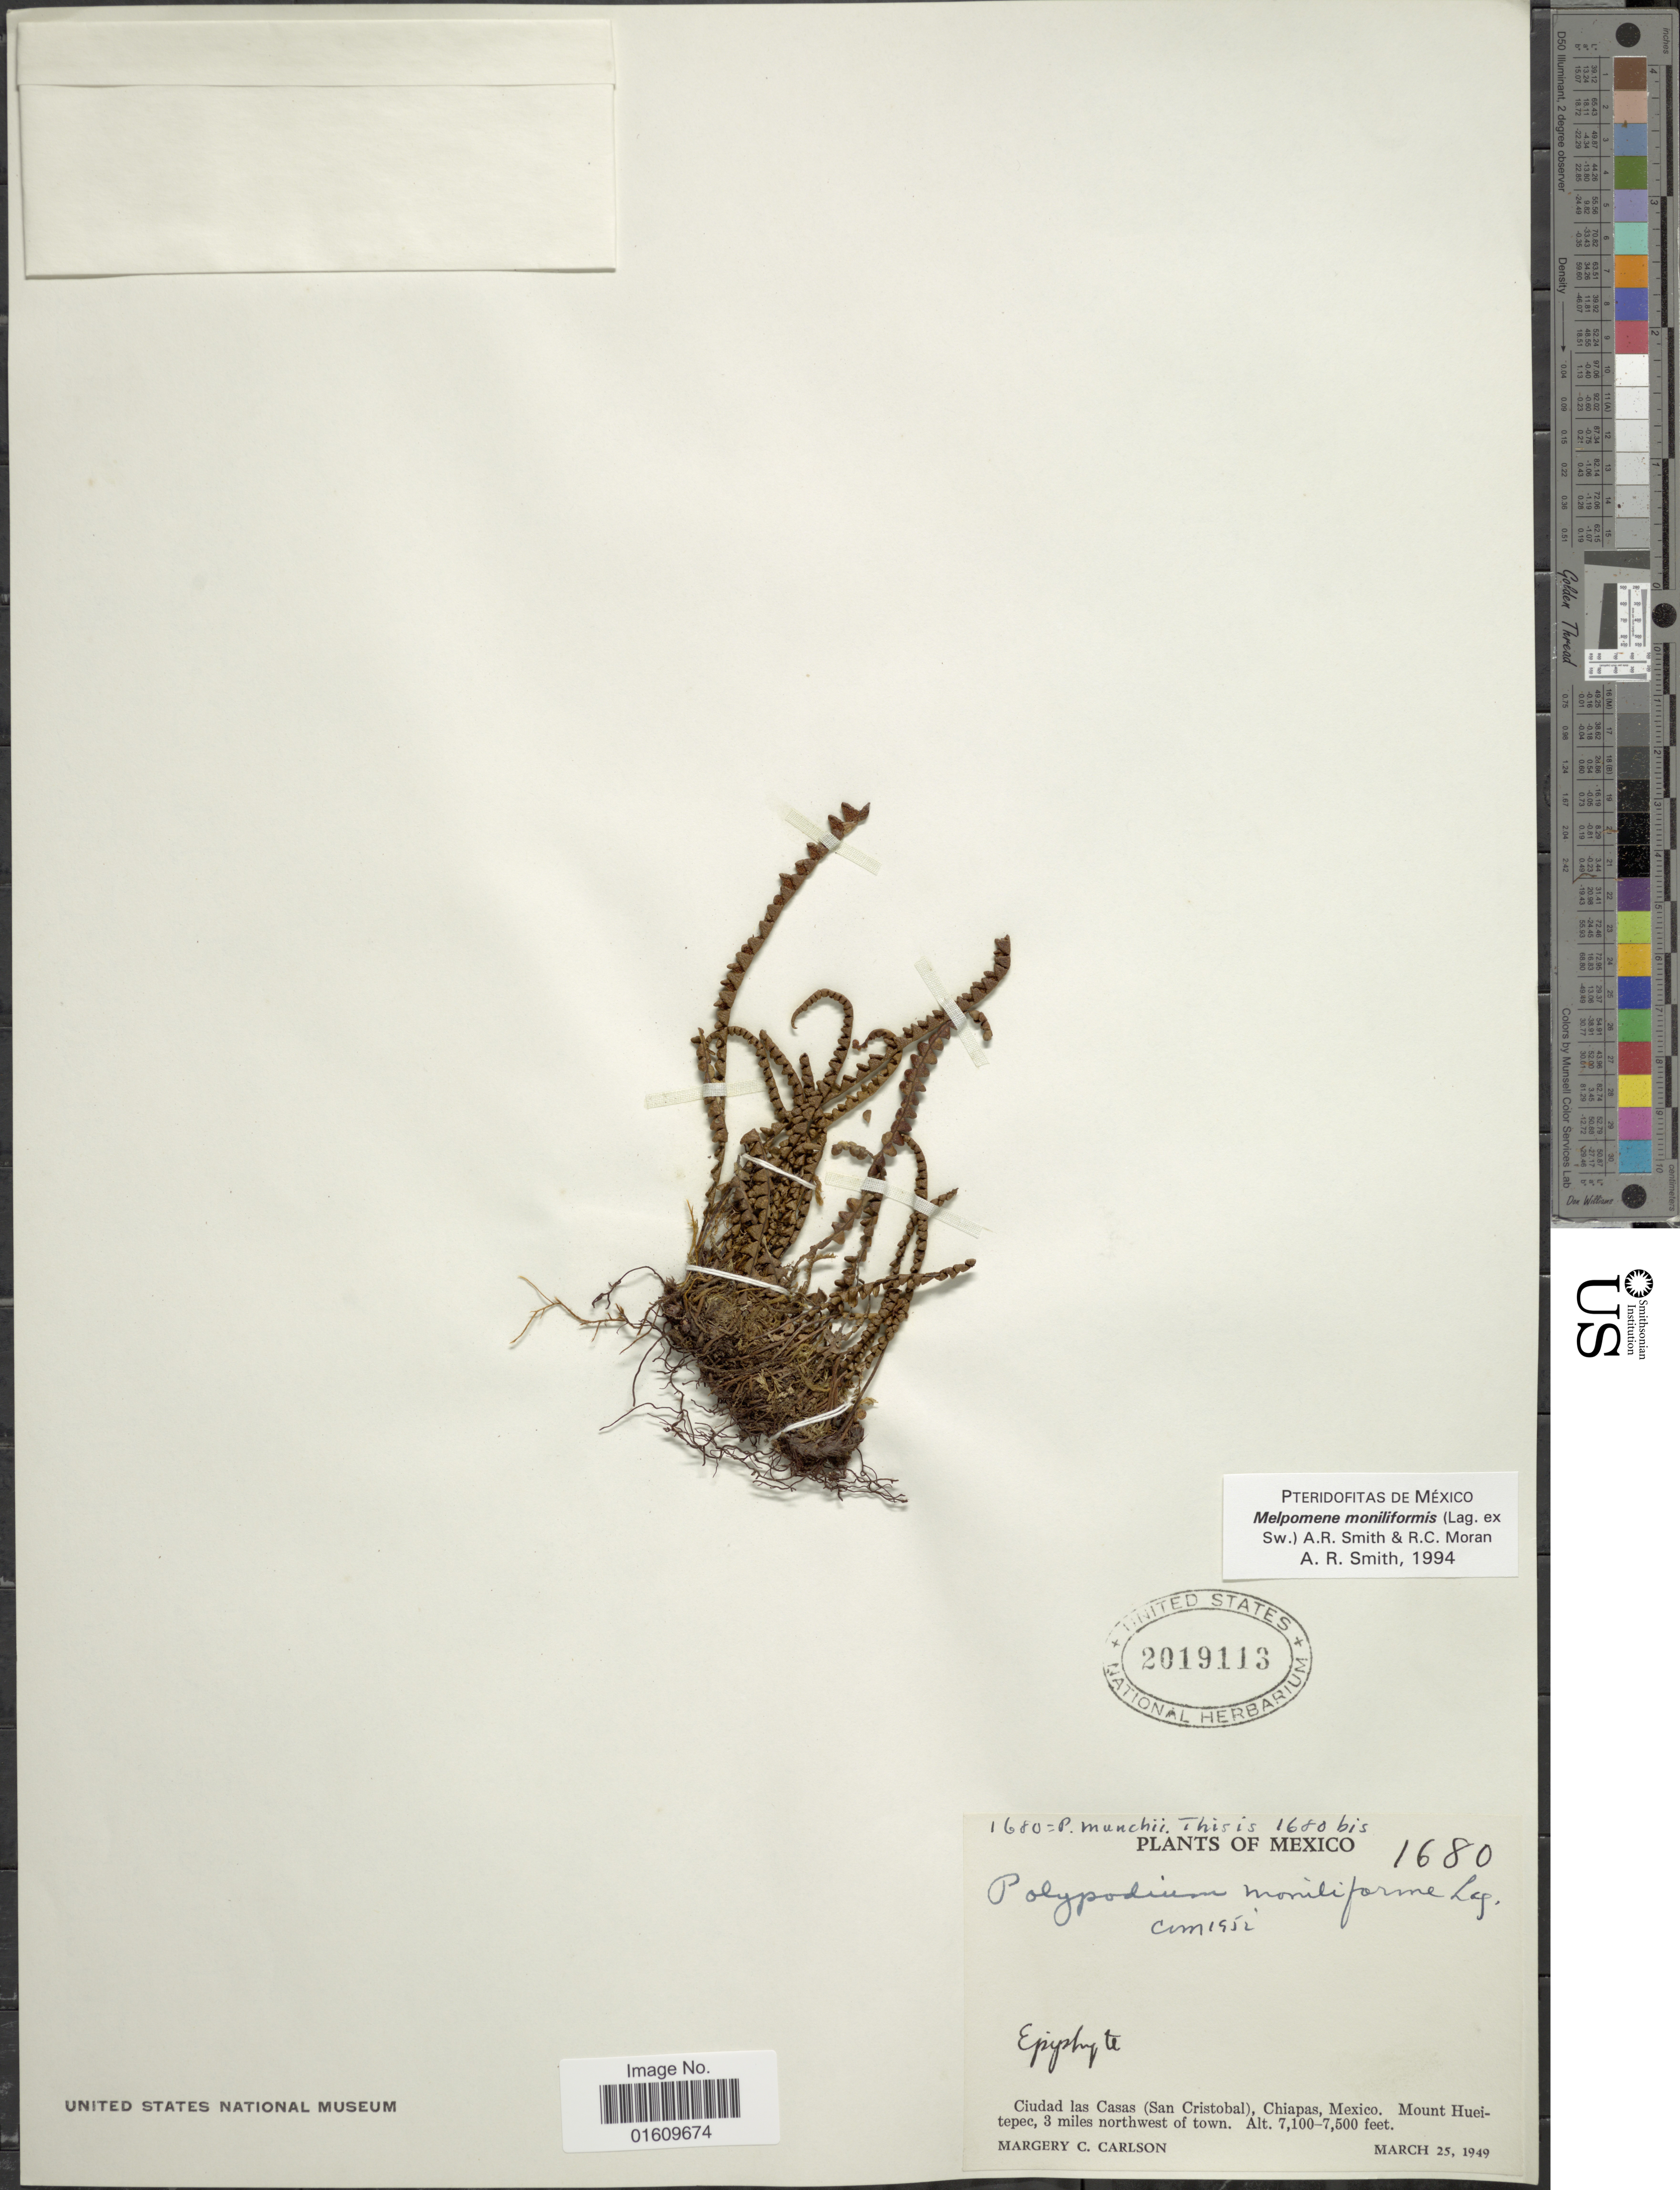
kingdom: Plantae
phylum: Tracheophyta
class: Polypodiopsida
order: Polypodiales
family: Polypodiaceae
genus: Melpomene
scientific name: Melpomene moniliformis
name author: (Lag. ex Sw.) A.R. Sm. & R.C. Moran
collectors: M. C. Carlson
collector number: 1680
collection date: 1949-03-25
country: Mexico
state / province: Chiapas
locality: Ciudad las Casas (San Cristobal ), Chiapas Mexico, Mount Hueitepec, 3 miles northwest of town.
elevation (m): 2164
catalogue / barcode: US 2019113